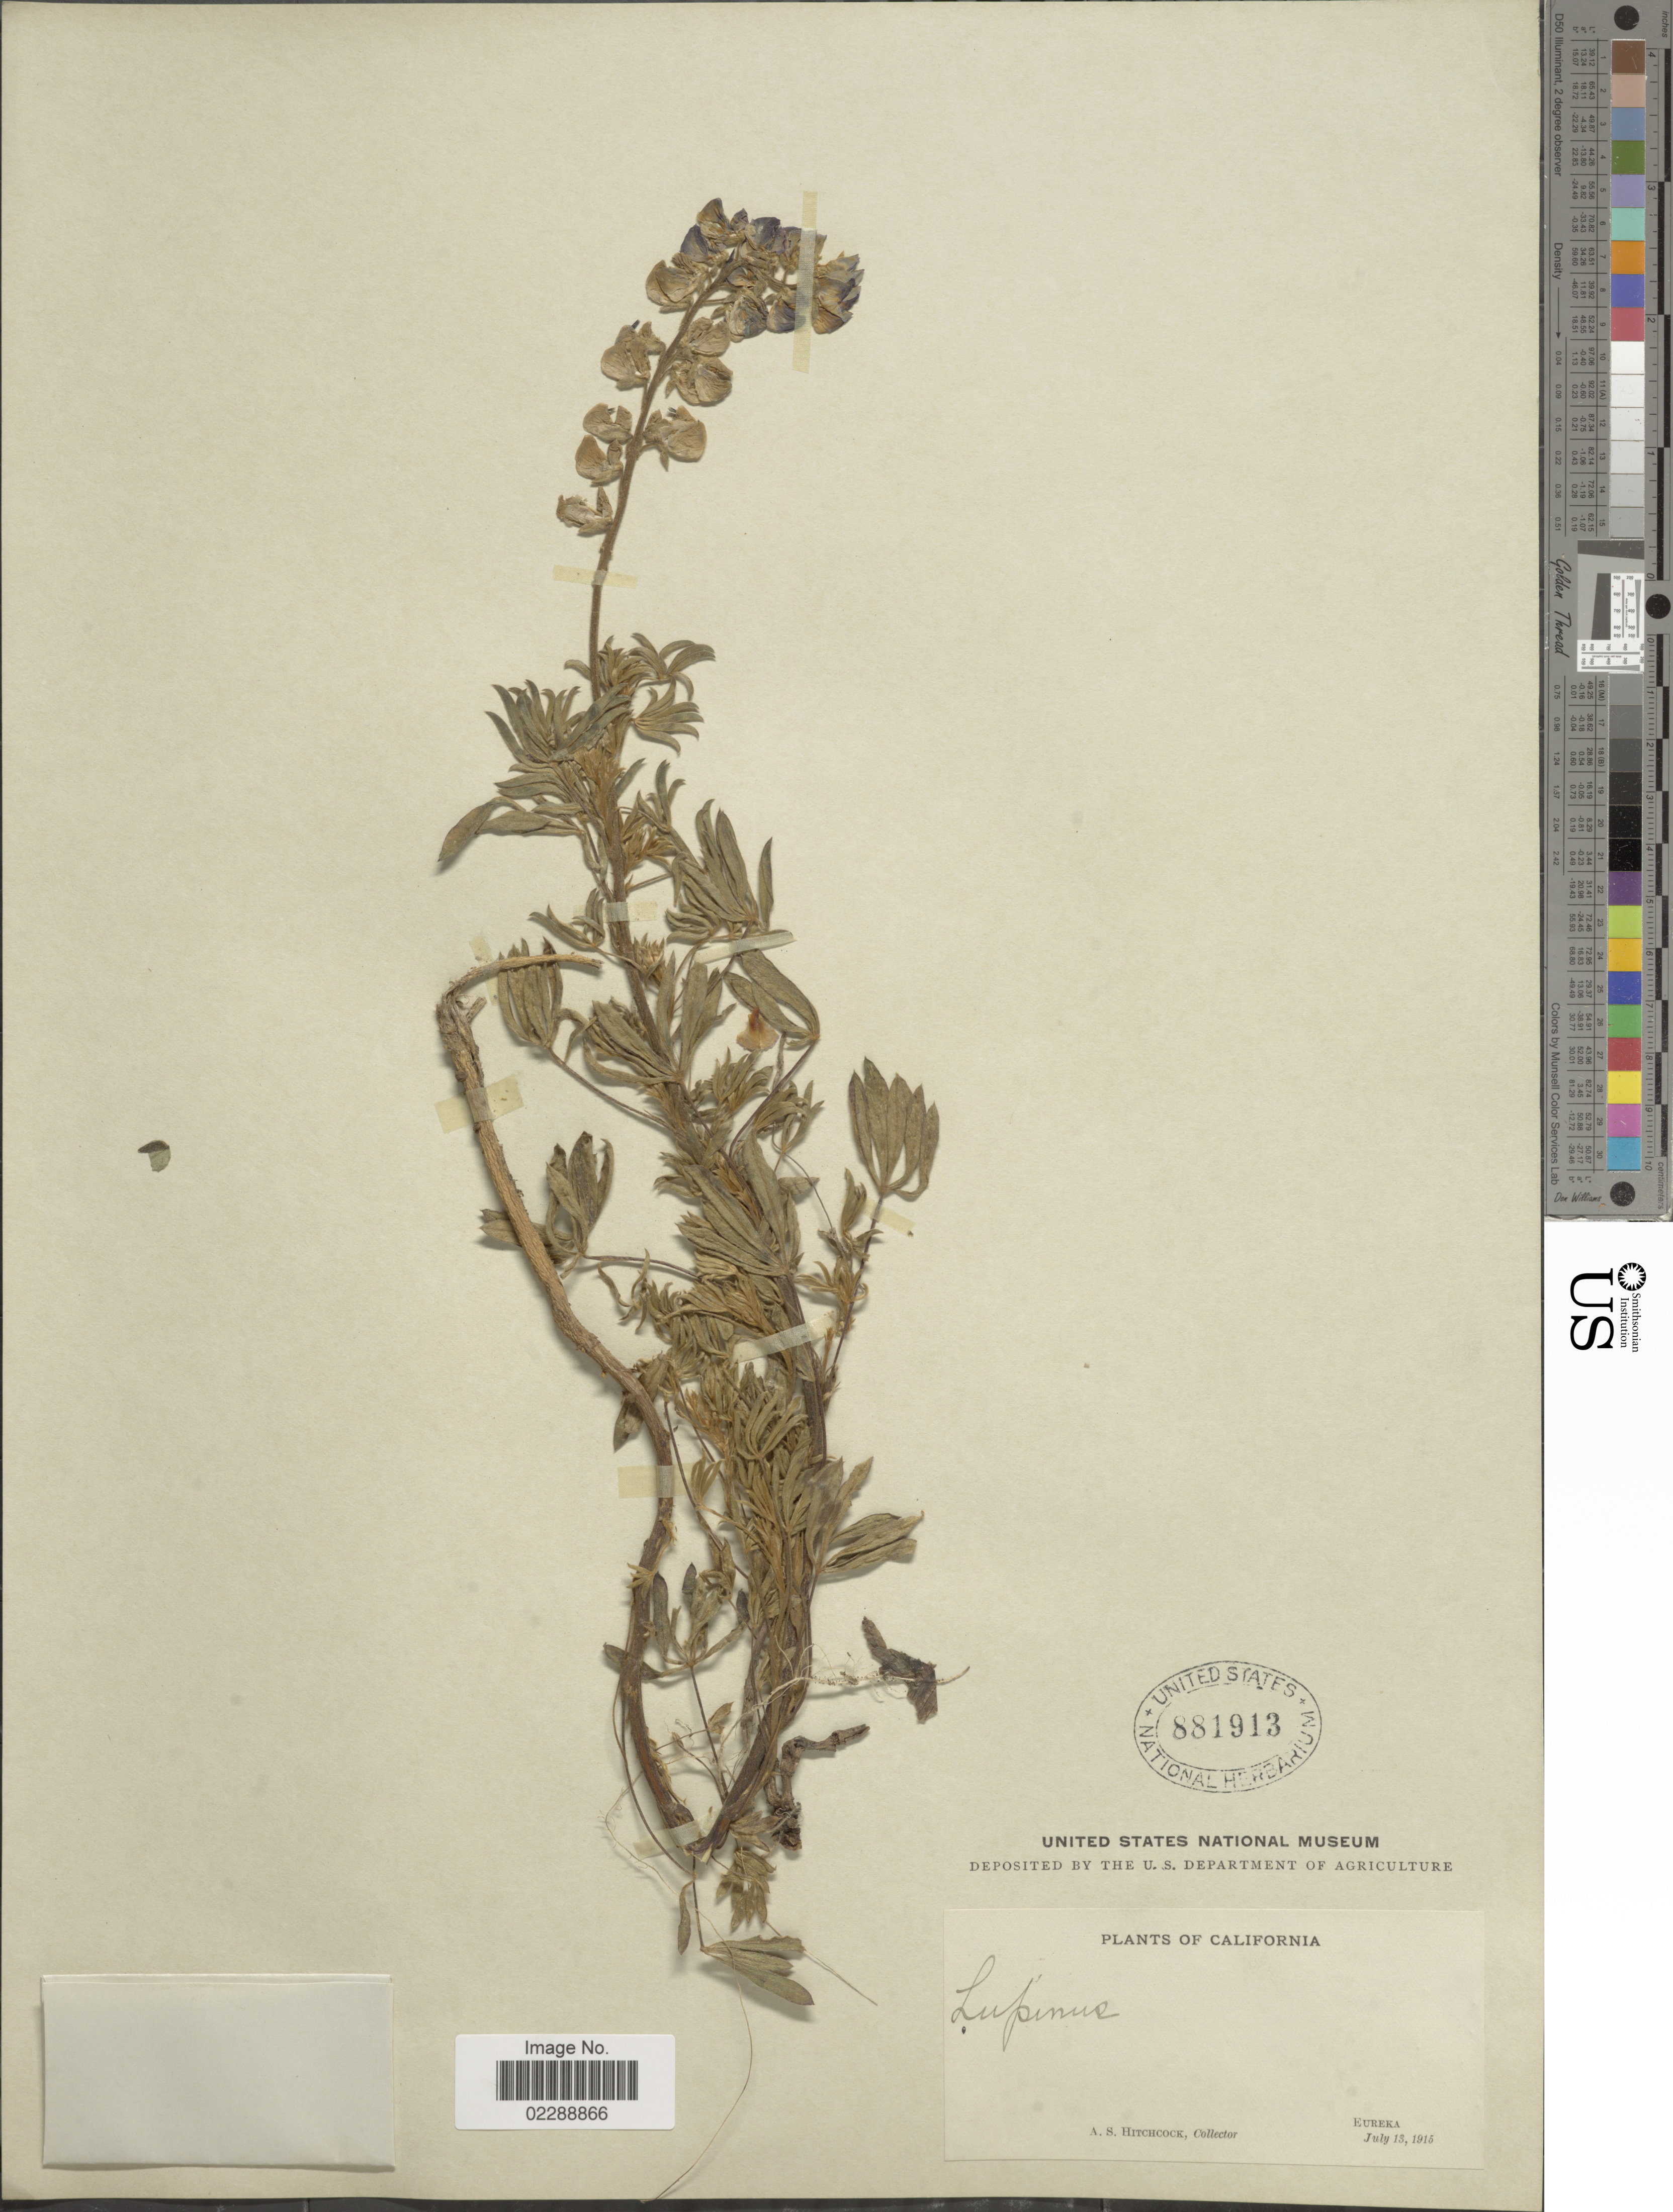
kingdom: Plantae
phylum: Tracheophyta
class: Magnoliopsida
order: Fabales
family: Fabaceae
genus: Lupinus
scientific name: Lupinus sp.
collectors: A. S. Hitchcock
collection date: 1915-07-13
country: United States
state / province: California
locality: Eureka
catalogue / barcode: US 881913